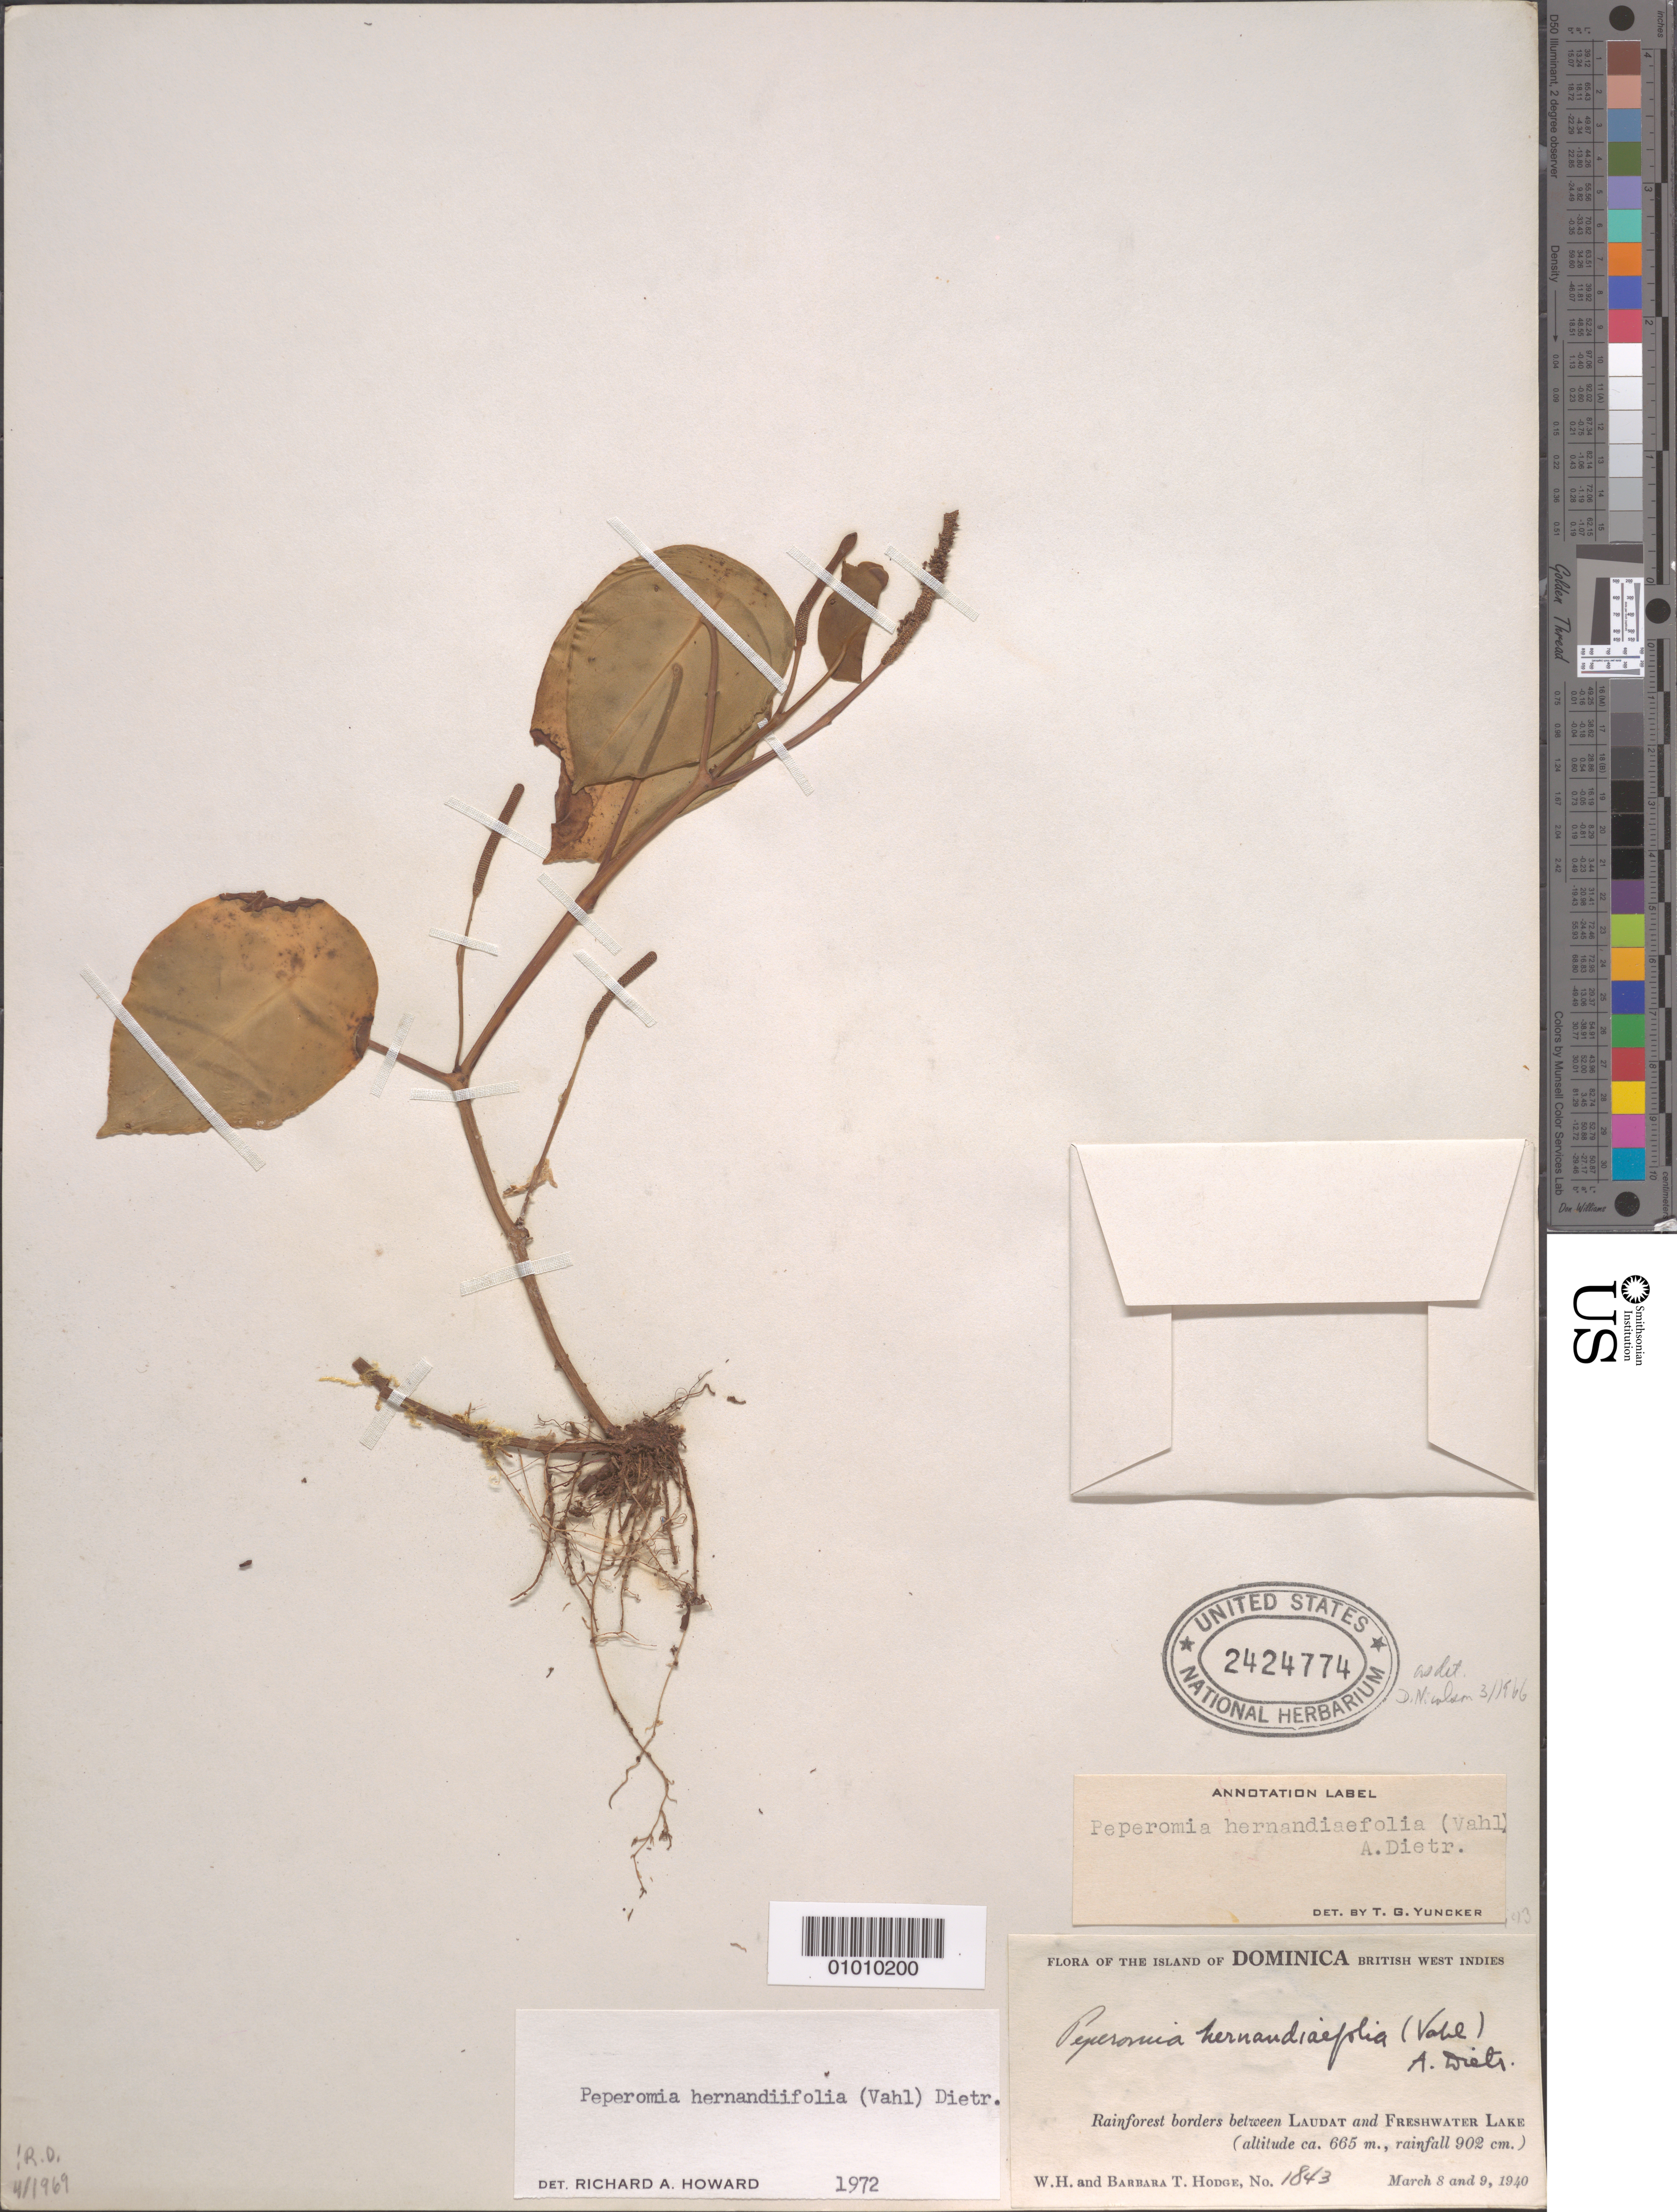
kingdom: Plantae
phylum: Tracheophyta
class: Magnoliopsida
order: Piperales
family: Piperaceae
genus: Peperomia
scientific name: Peperomia hernandiifolia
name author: (Vahl) A. Dietr.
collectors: B. Hodge & W. Hodge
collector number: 1843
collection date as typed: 08 Mar 1940 to 09 Mar 1940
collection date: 1940-03-08/1940-03-09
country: Dominica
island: Dominica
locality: Rainforest borders between Laudat and Freshwater Lake.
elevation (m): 665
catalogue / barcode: US 2424774